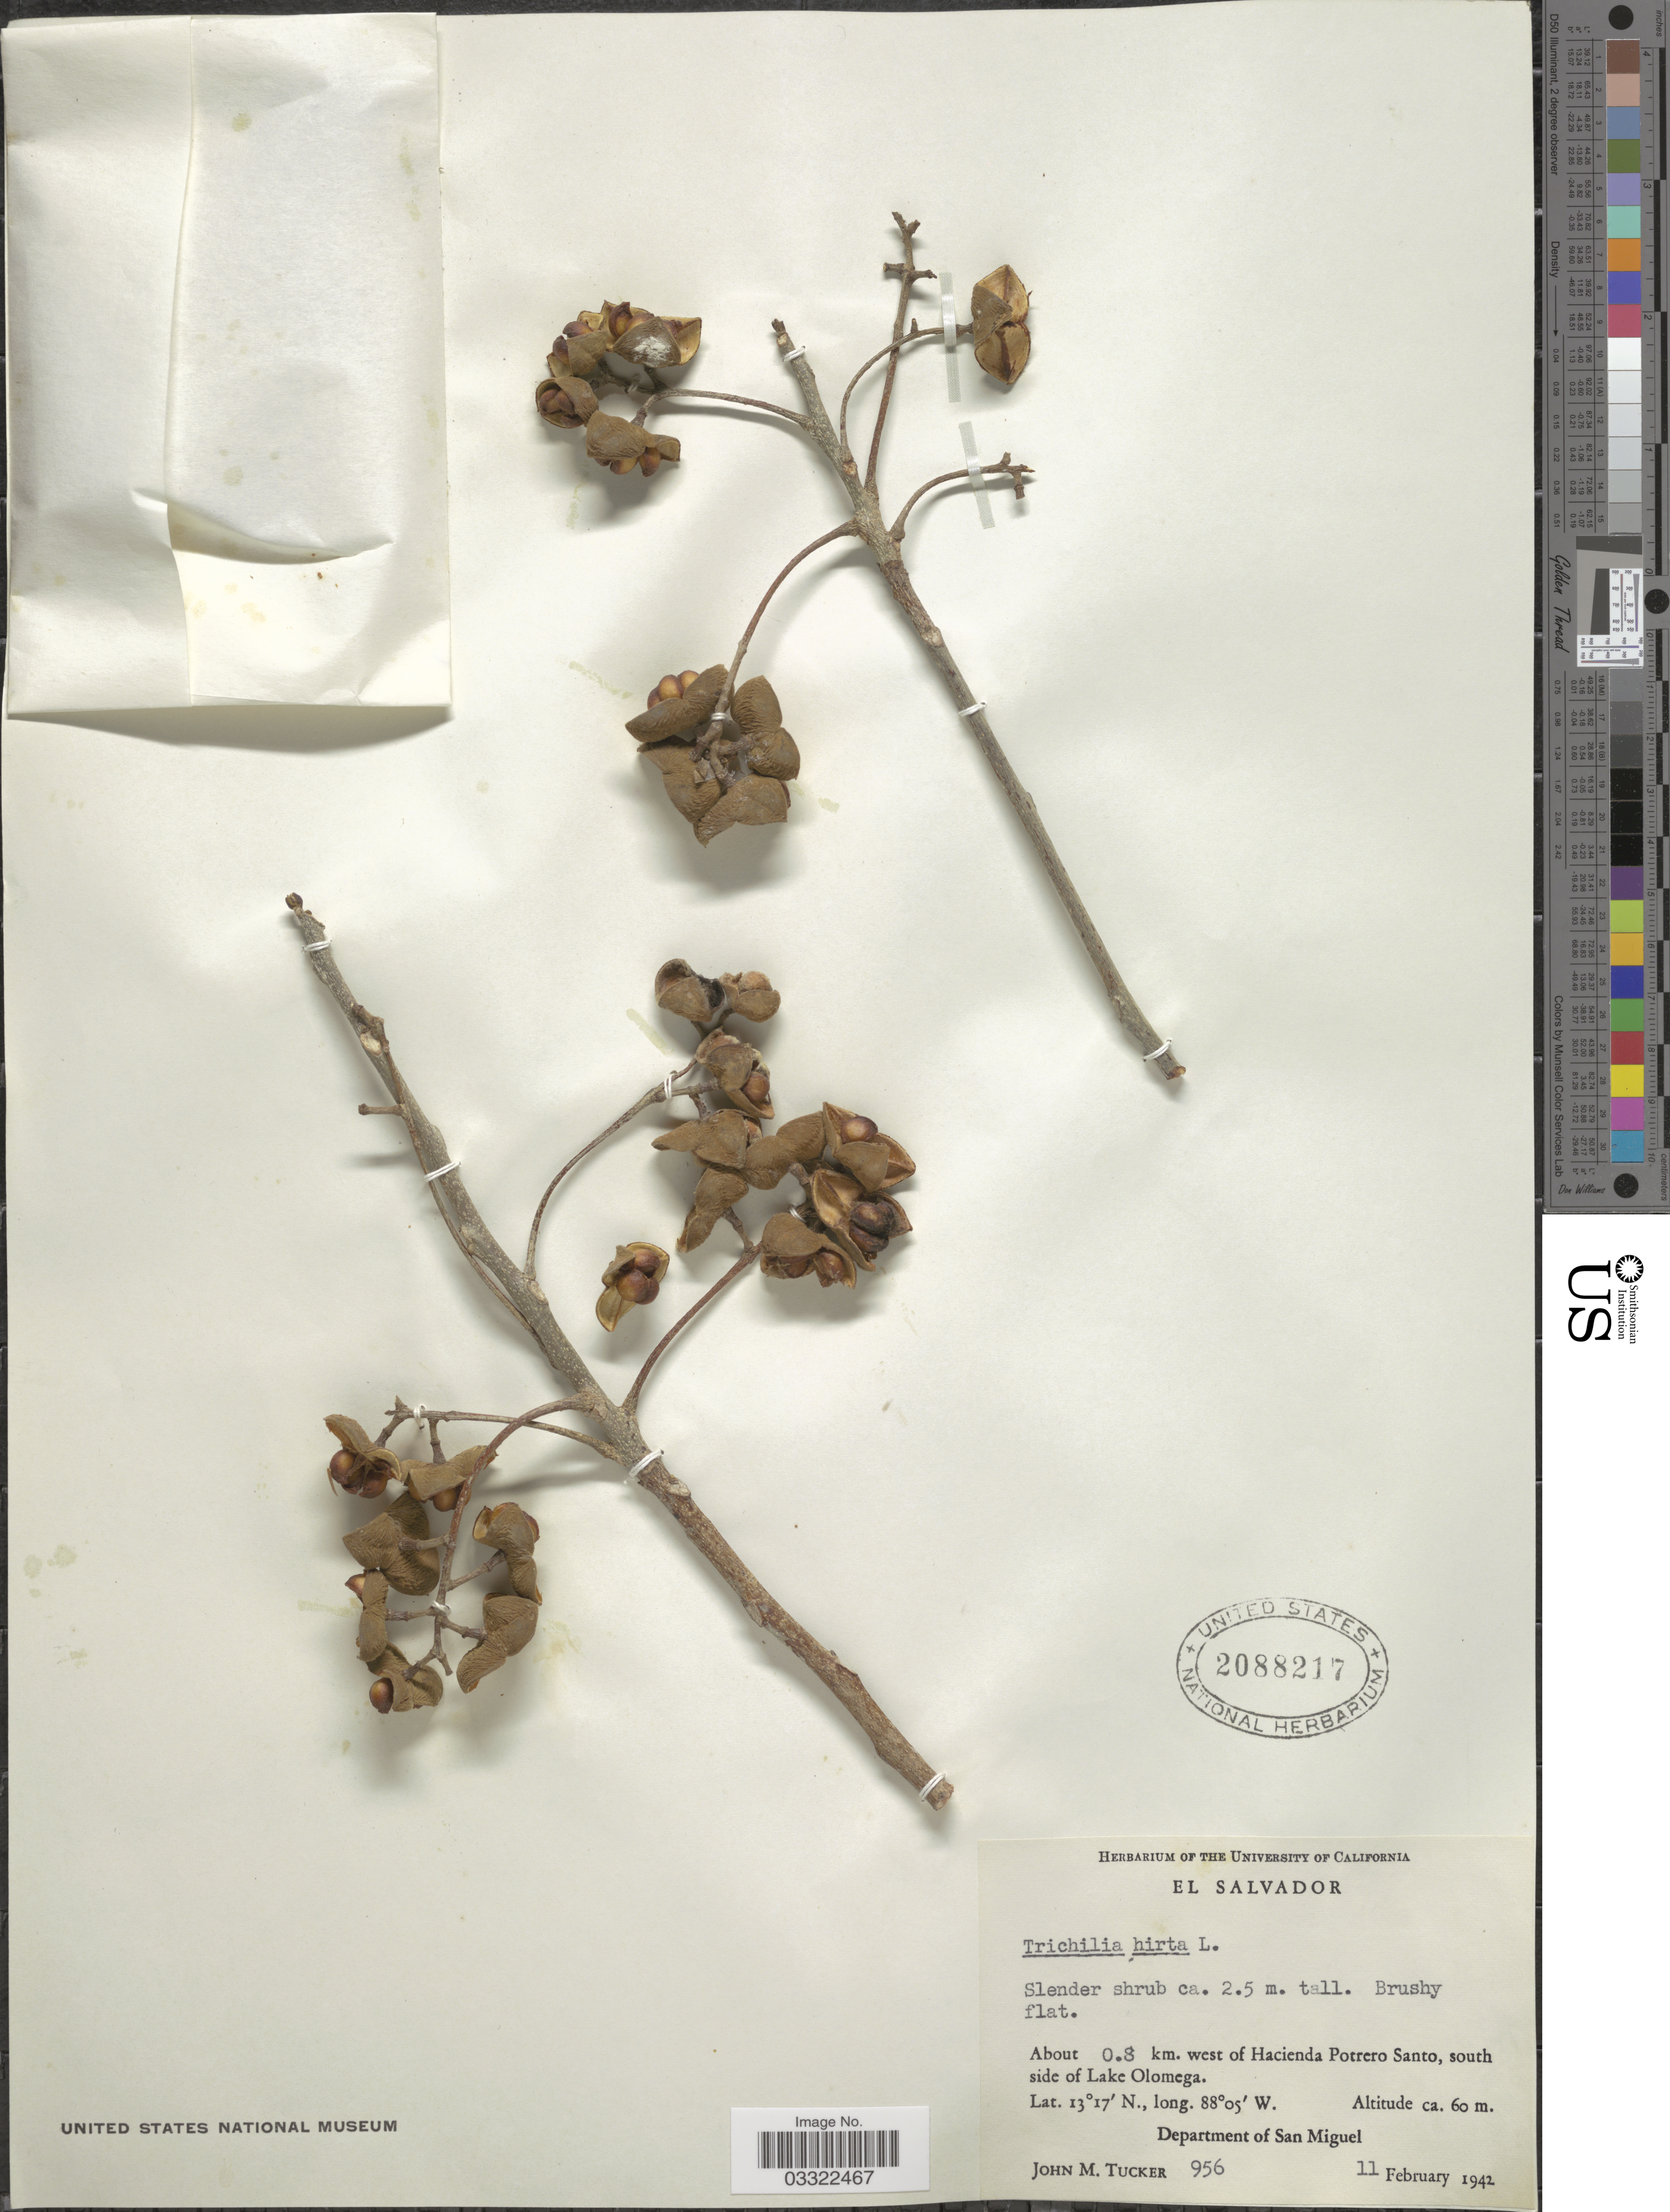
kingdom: Plantae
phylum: Tracheophyta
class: Magnoliopsida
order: Sapindales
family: Meliaceae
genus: Trichilia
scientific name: Trichilia hirta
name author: L.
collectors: J. M. Tucker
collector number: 956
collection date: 1942-02-11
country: El Salvador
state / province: San Miguel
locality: About 0.8 km. west of Hacienda Potrero Santo, south side of Lake Olomega. Department of San Miguel.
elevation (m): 60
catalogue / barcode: US 2088217